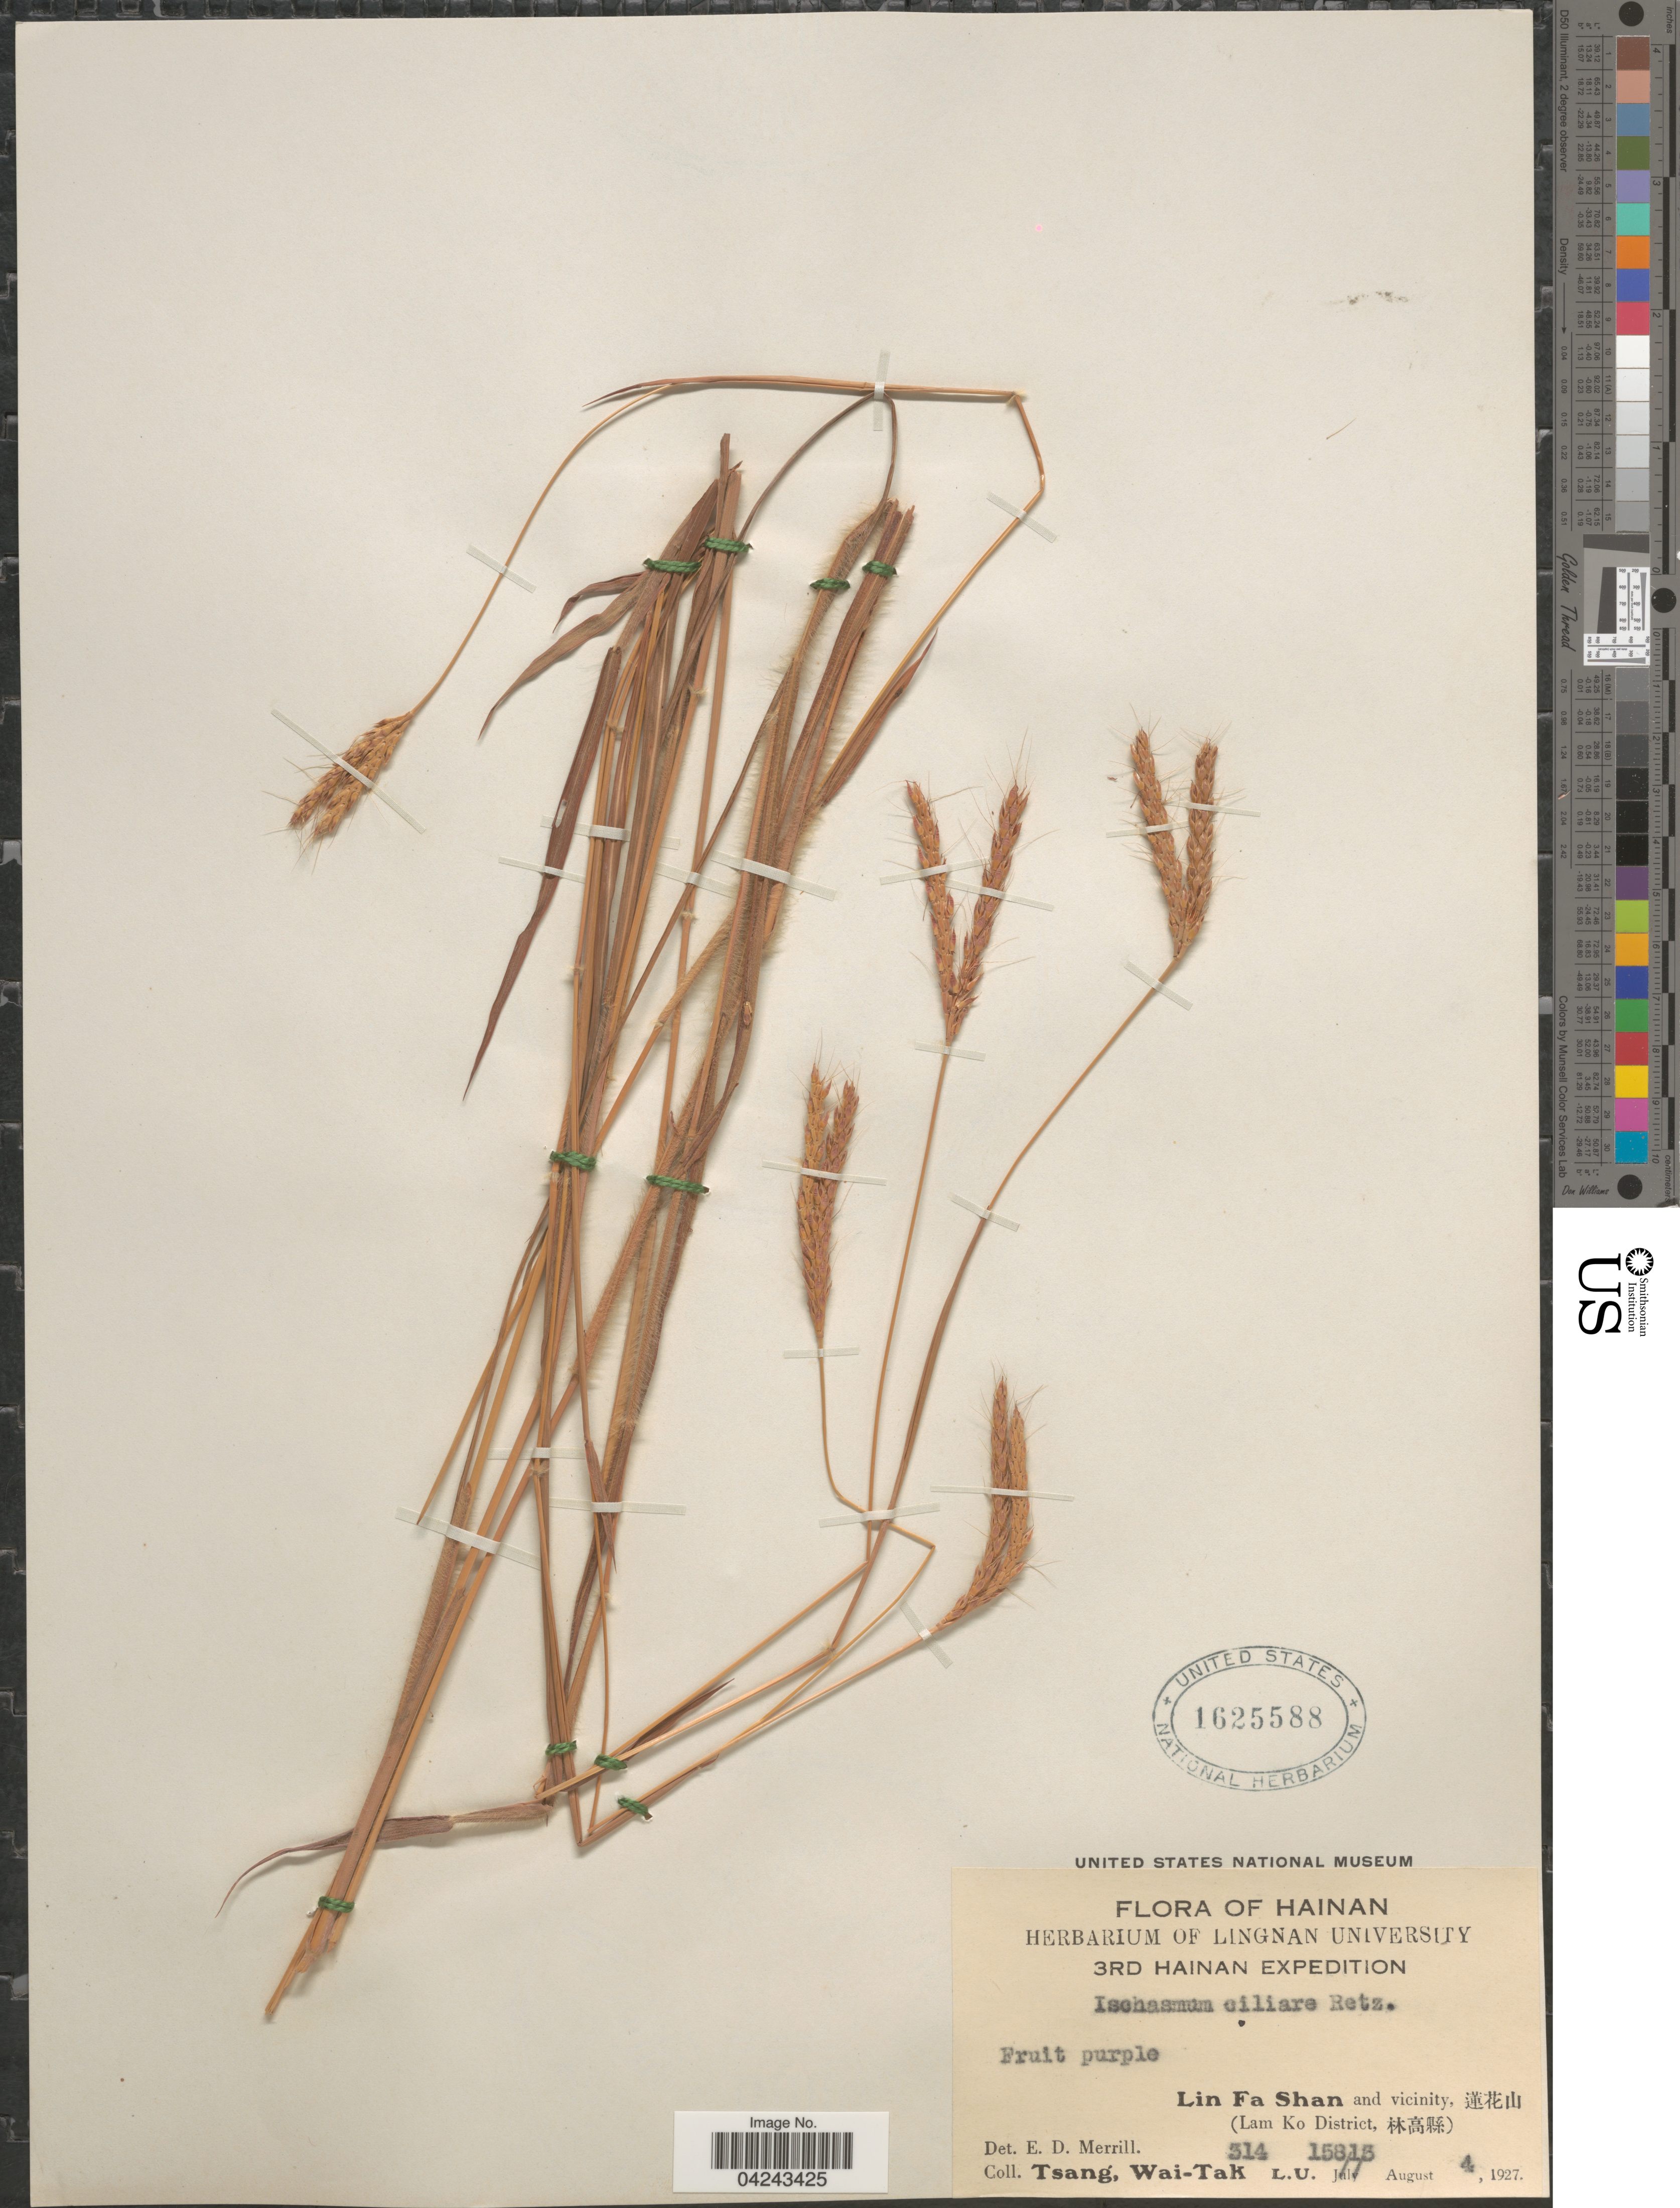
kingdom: Plantae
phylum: Tracheophyta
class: Liliopsida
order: Poales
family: Poaceae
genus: Ischaemum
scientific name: Ischaemum ciliare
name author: Retz.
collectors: W. T. Tsang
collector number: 314L.U.15813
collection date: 1927-08-04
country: China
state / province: Hainan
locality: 3rd Hainan Expedition. Lin Fa Shan and vicinity, X. (Lam Ko District, X).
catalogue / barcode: US 1625588